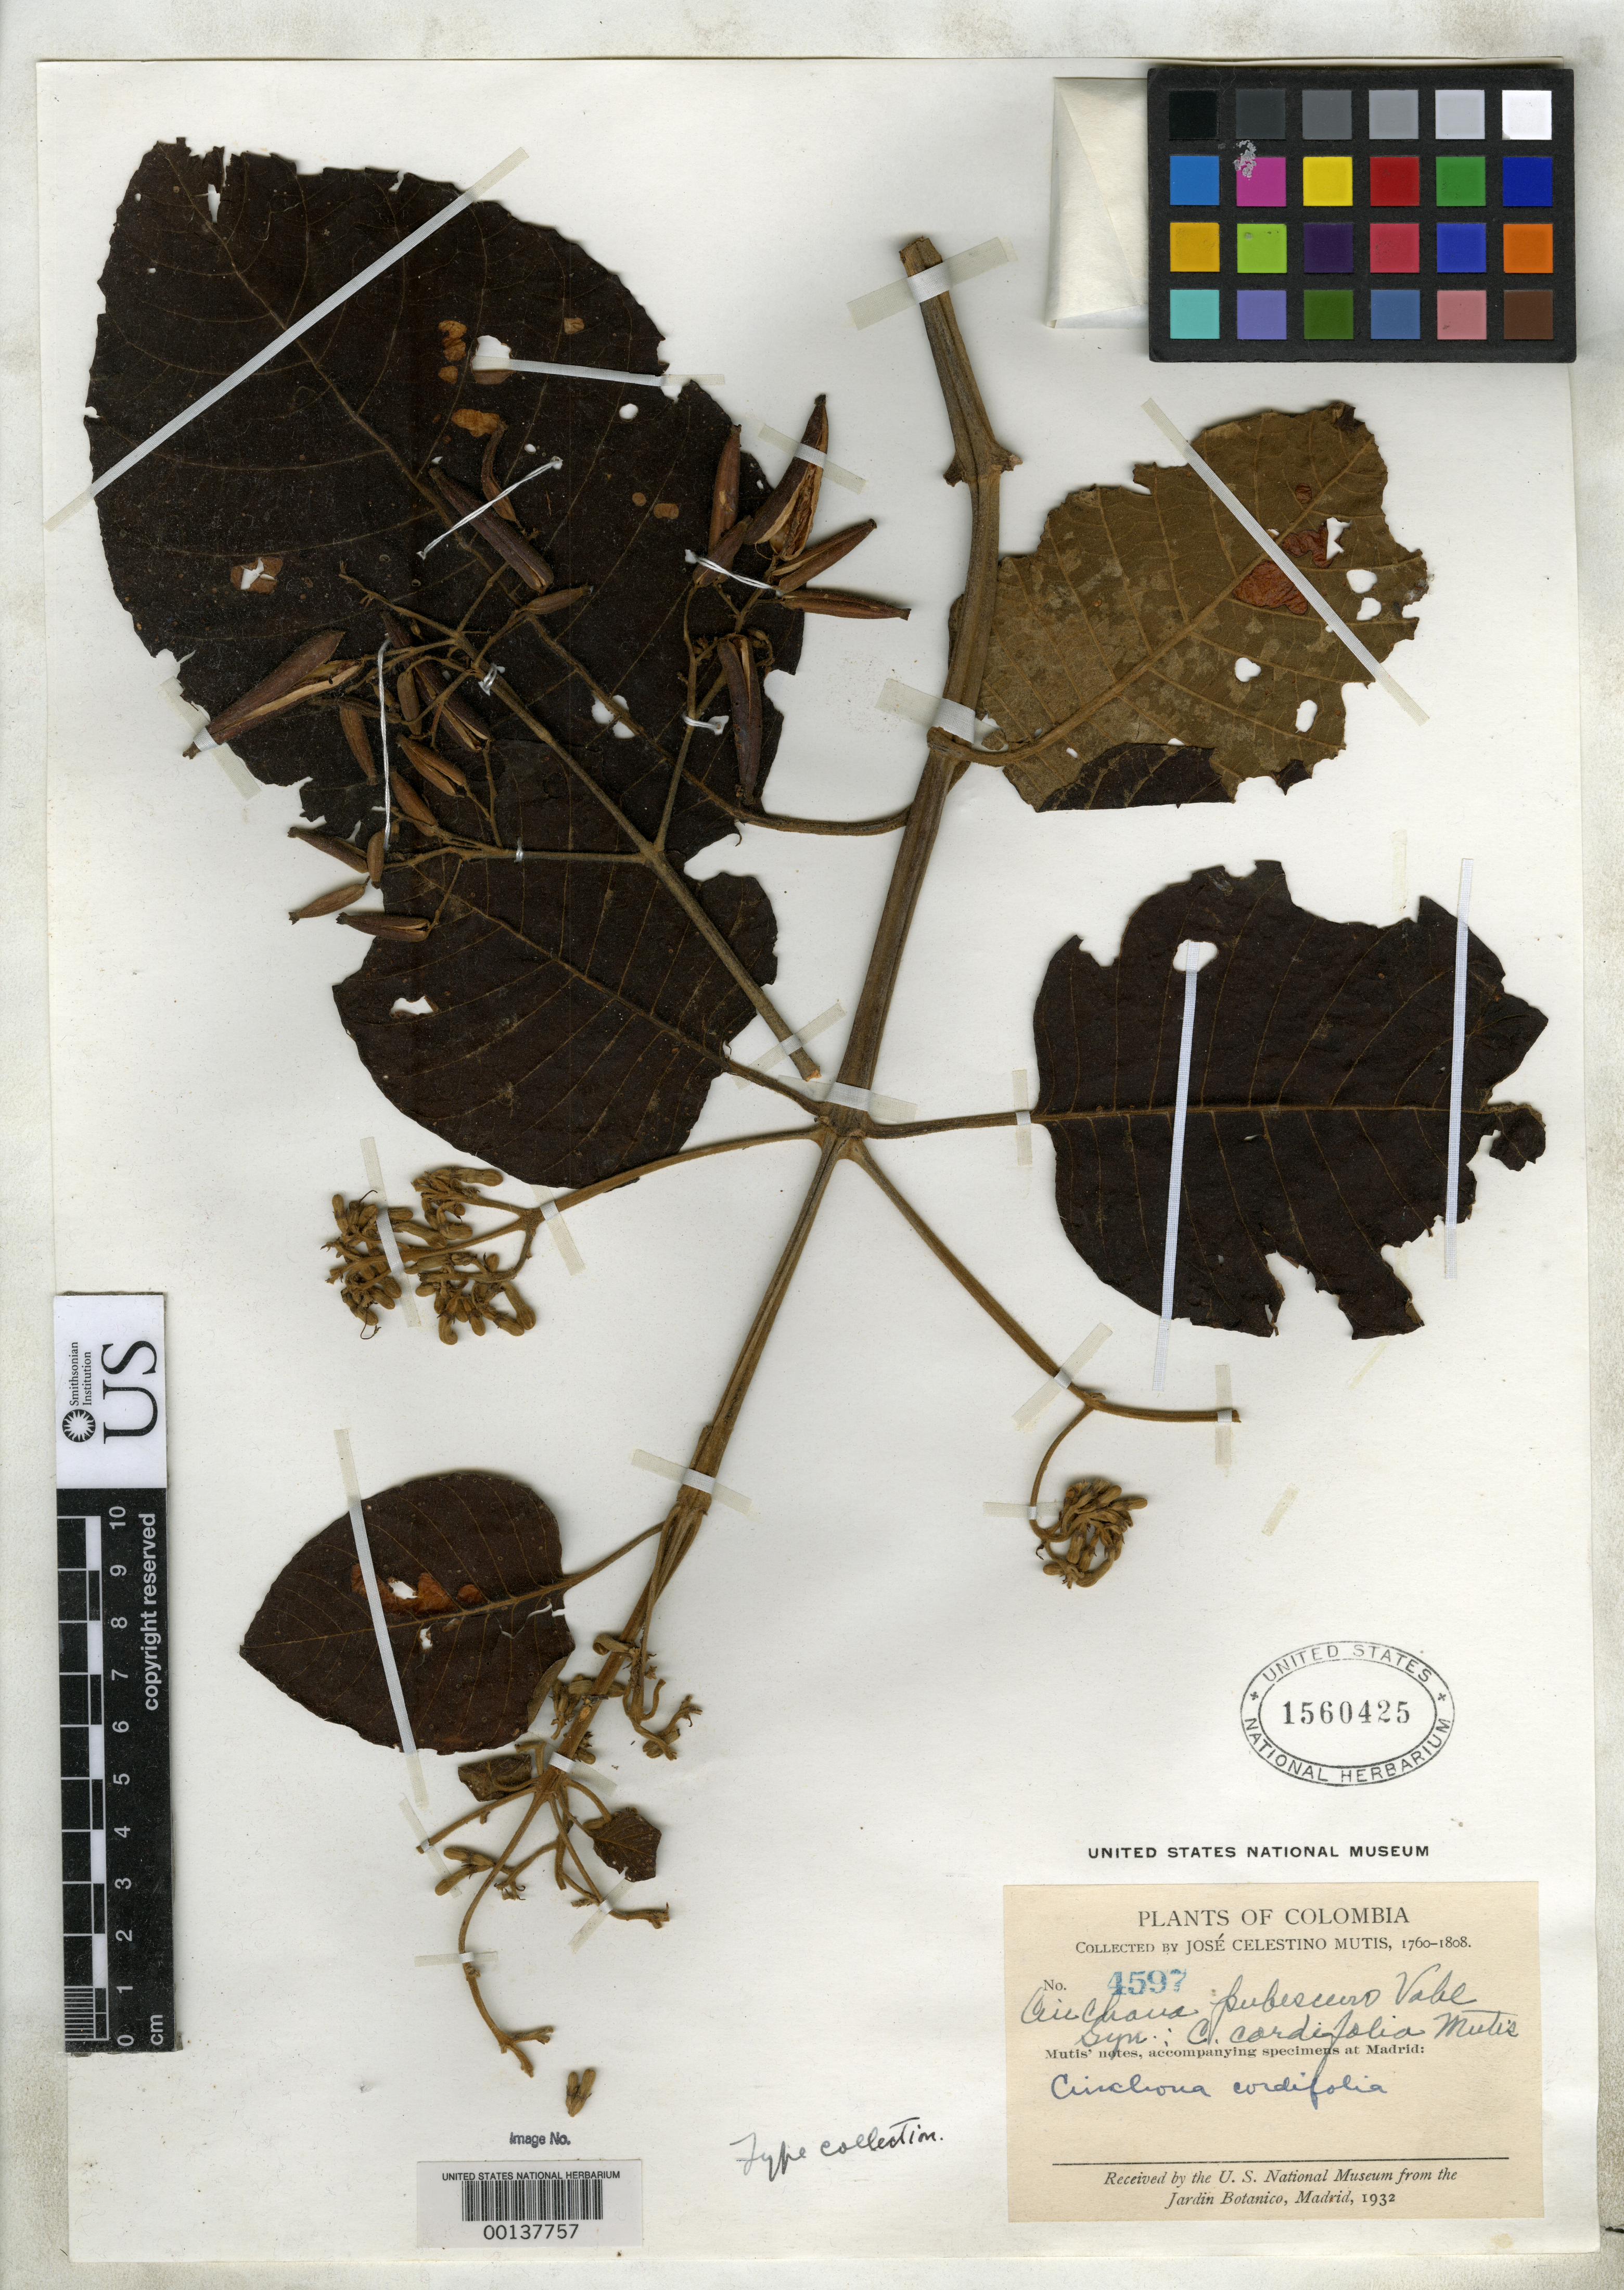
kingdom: Plantae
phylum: Tracheophyta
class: Magnoliopsida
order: Gentianales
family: Rubiaceae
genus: Cinchona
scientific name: Cinchona cordifolia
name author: Mutis ex Humb.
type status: Type Collection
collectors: J. C. B. Mutis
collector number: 4597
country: Colombia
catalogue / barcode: US 1560425